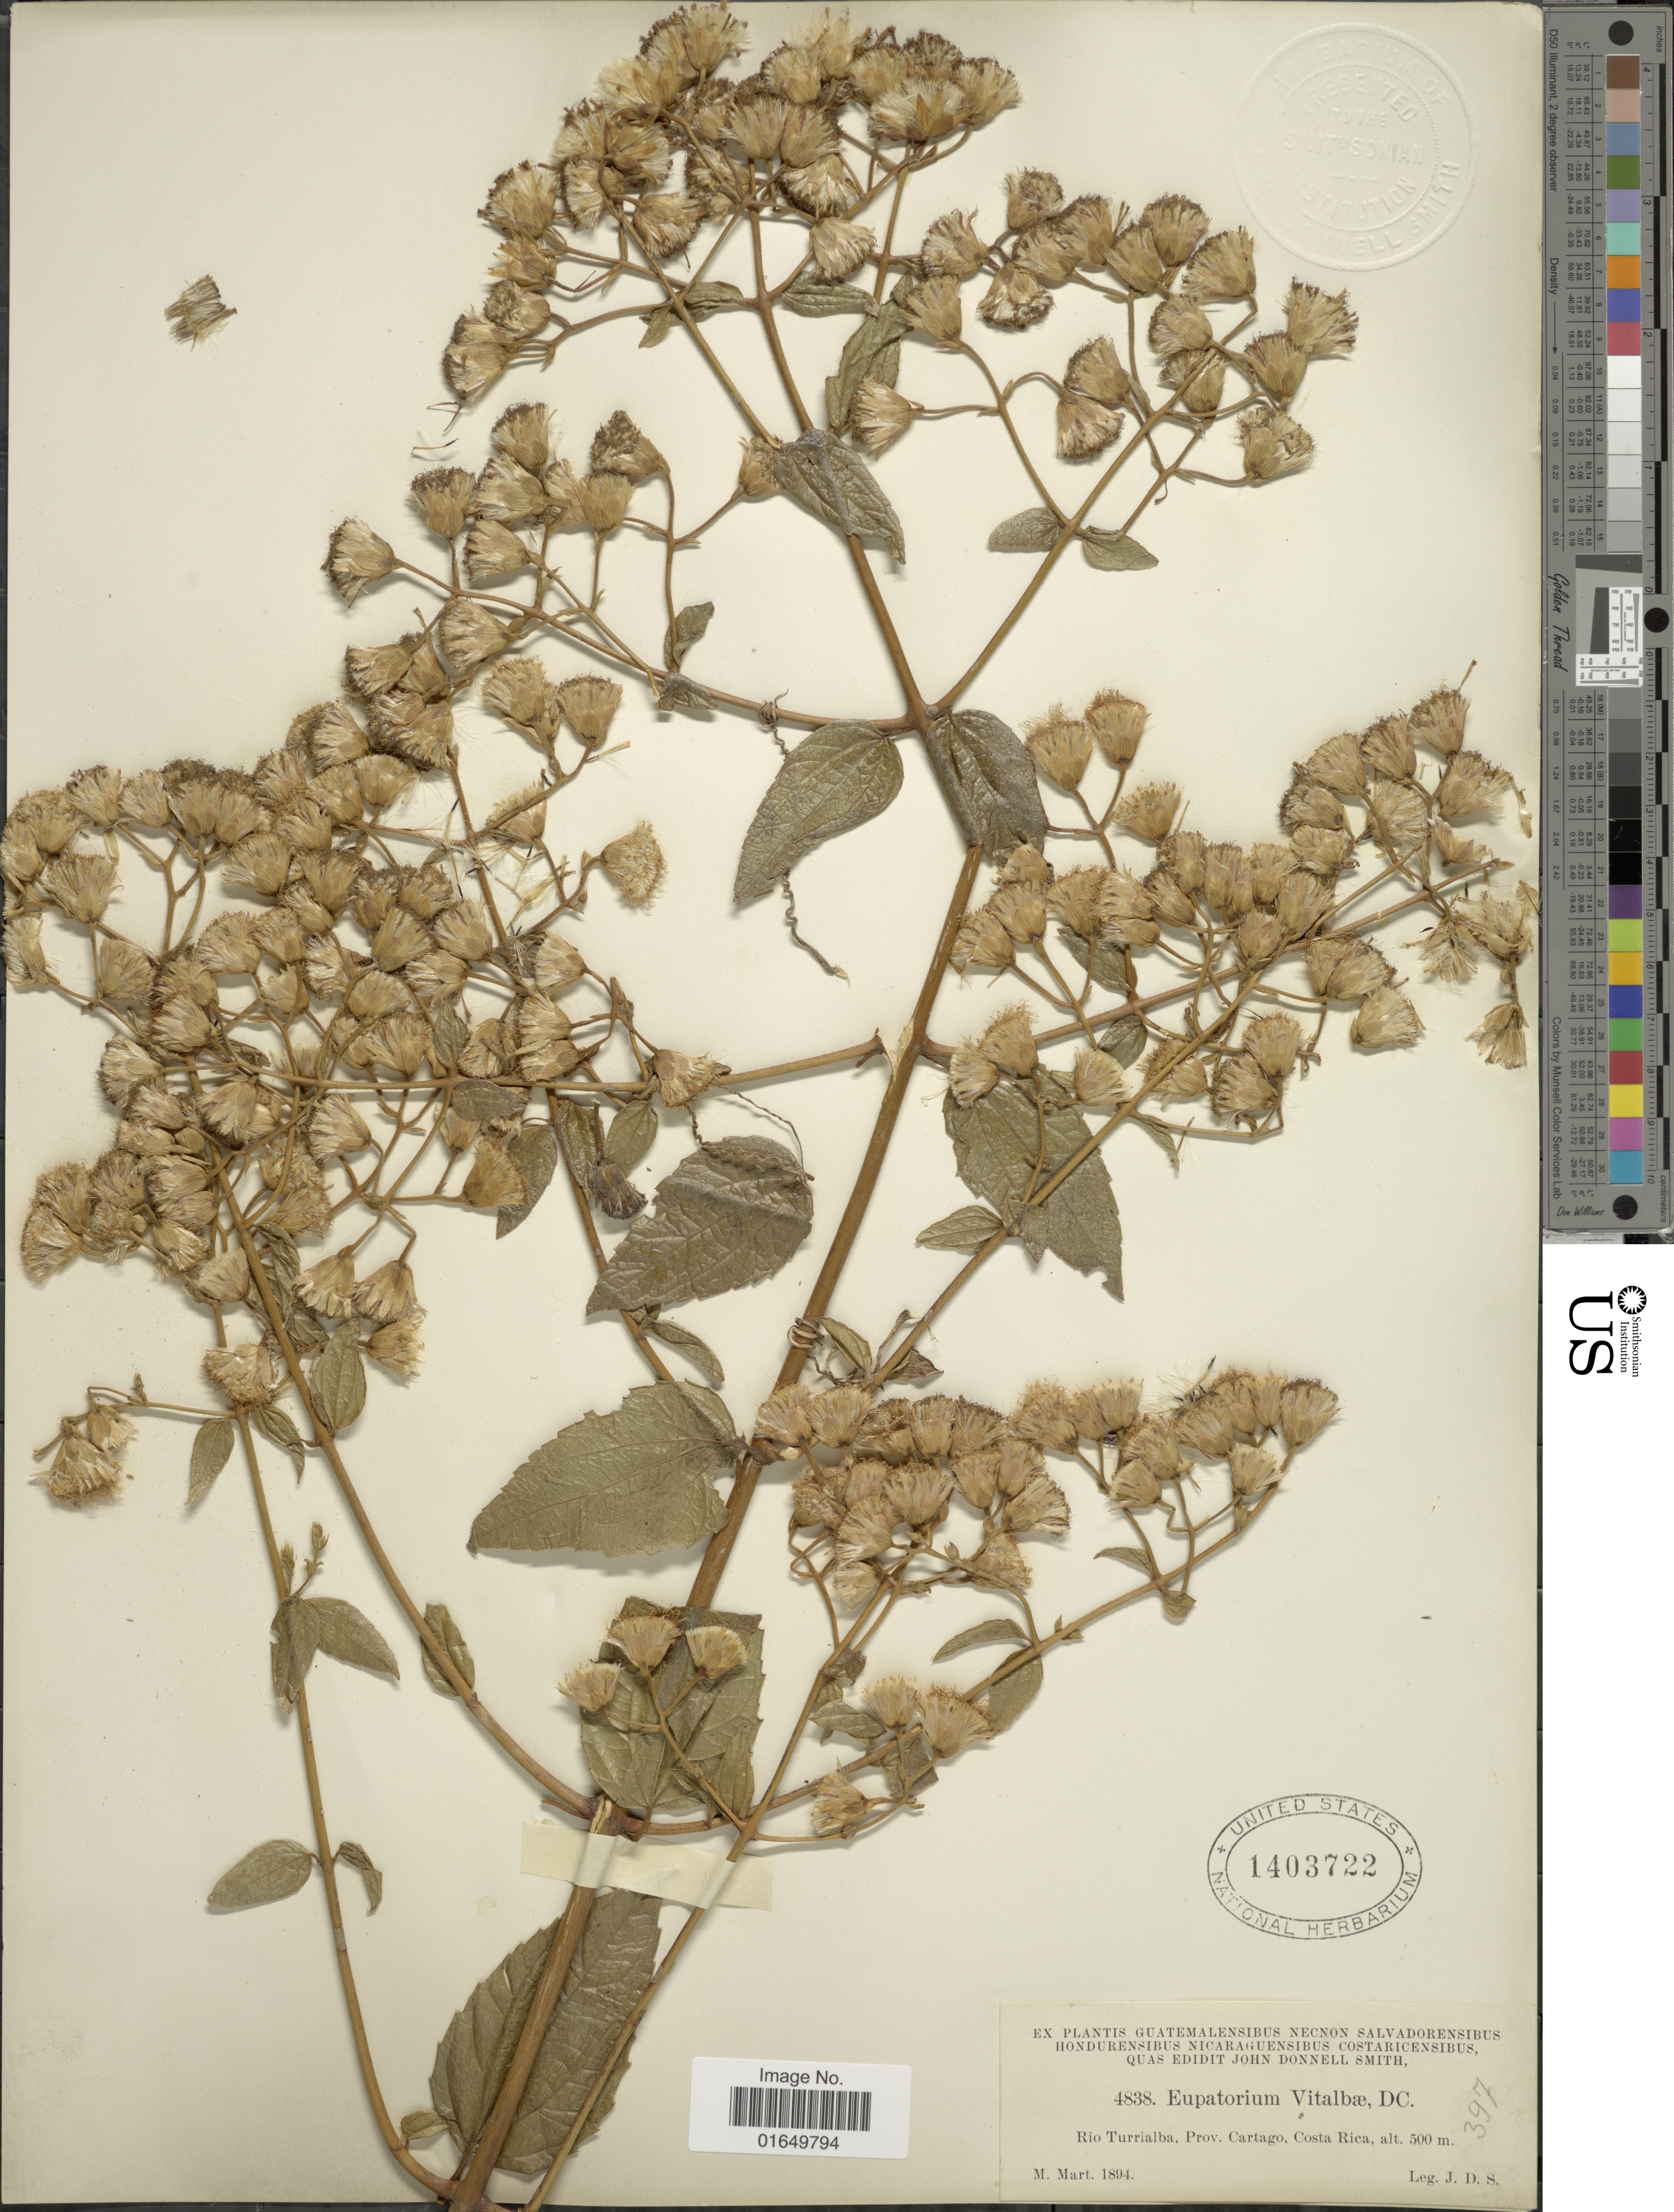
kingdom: Plantae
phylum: Tracheophyta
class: Magnoliopsida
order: Asterales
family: Asteraceae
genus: Heterocondylus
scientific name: Heterocondylus vitalbae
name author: (DC.) R.M. King & H. Rob.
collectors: J. Donnell Smith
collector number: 4838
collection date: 1894-03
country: Costa Rica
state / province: Cartago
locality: Rio Turrialba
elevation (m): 500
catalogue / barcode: US 1403722